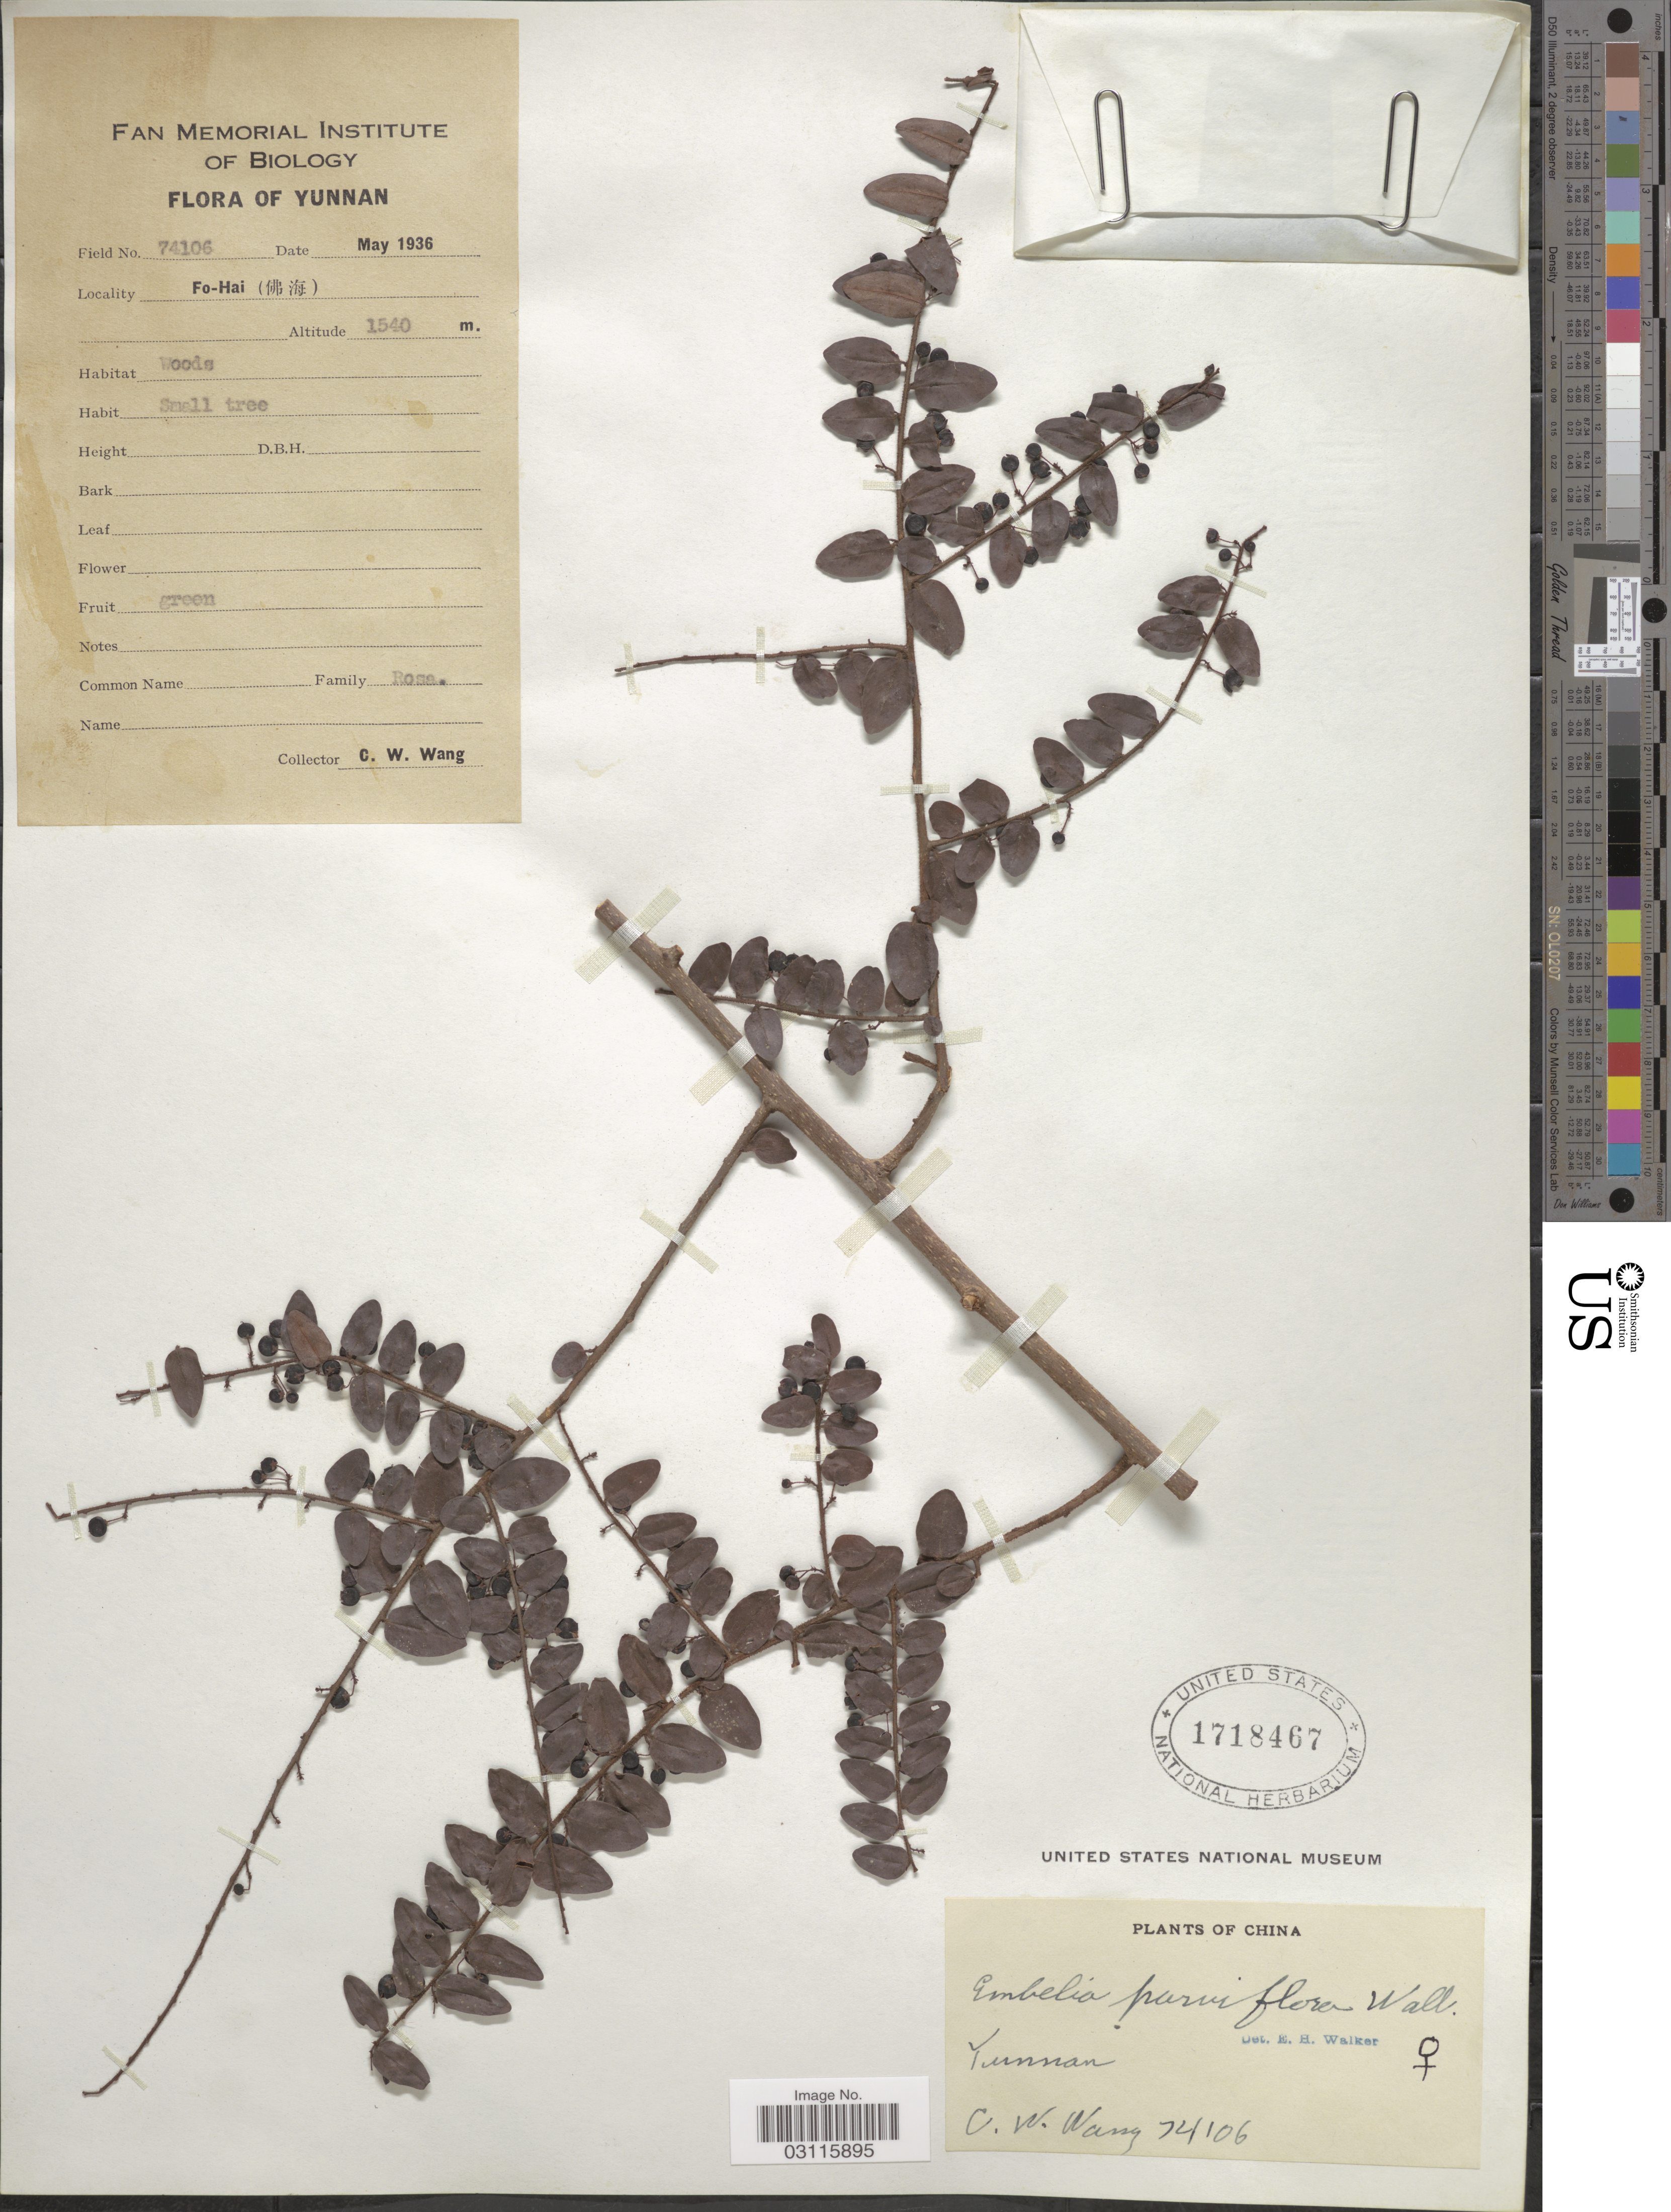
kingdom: Plantae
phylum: Tracheophyta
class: Magnoliopsida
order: Ericales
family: Primulaceae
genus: Embelia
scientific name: Embelia parviflora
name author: Wall. ex A. DC.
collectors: C. W. Wang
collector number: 74106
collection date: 1936-05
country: China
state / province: Yunnan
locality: Fo-Hai.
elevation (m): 1540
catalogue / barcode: US 1718467